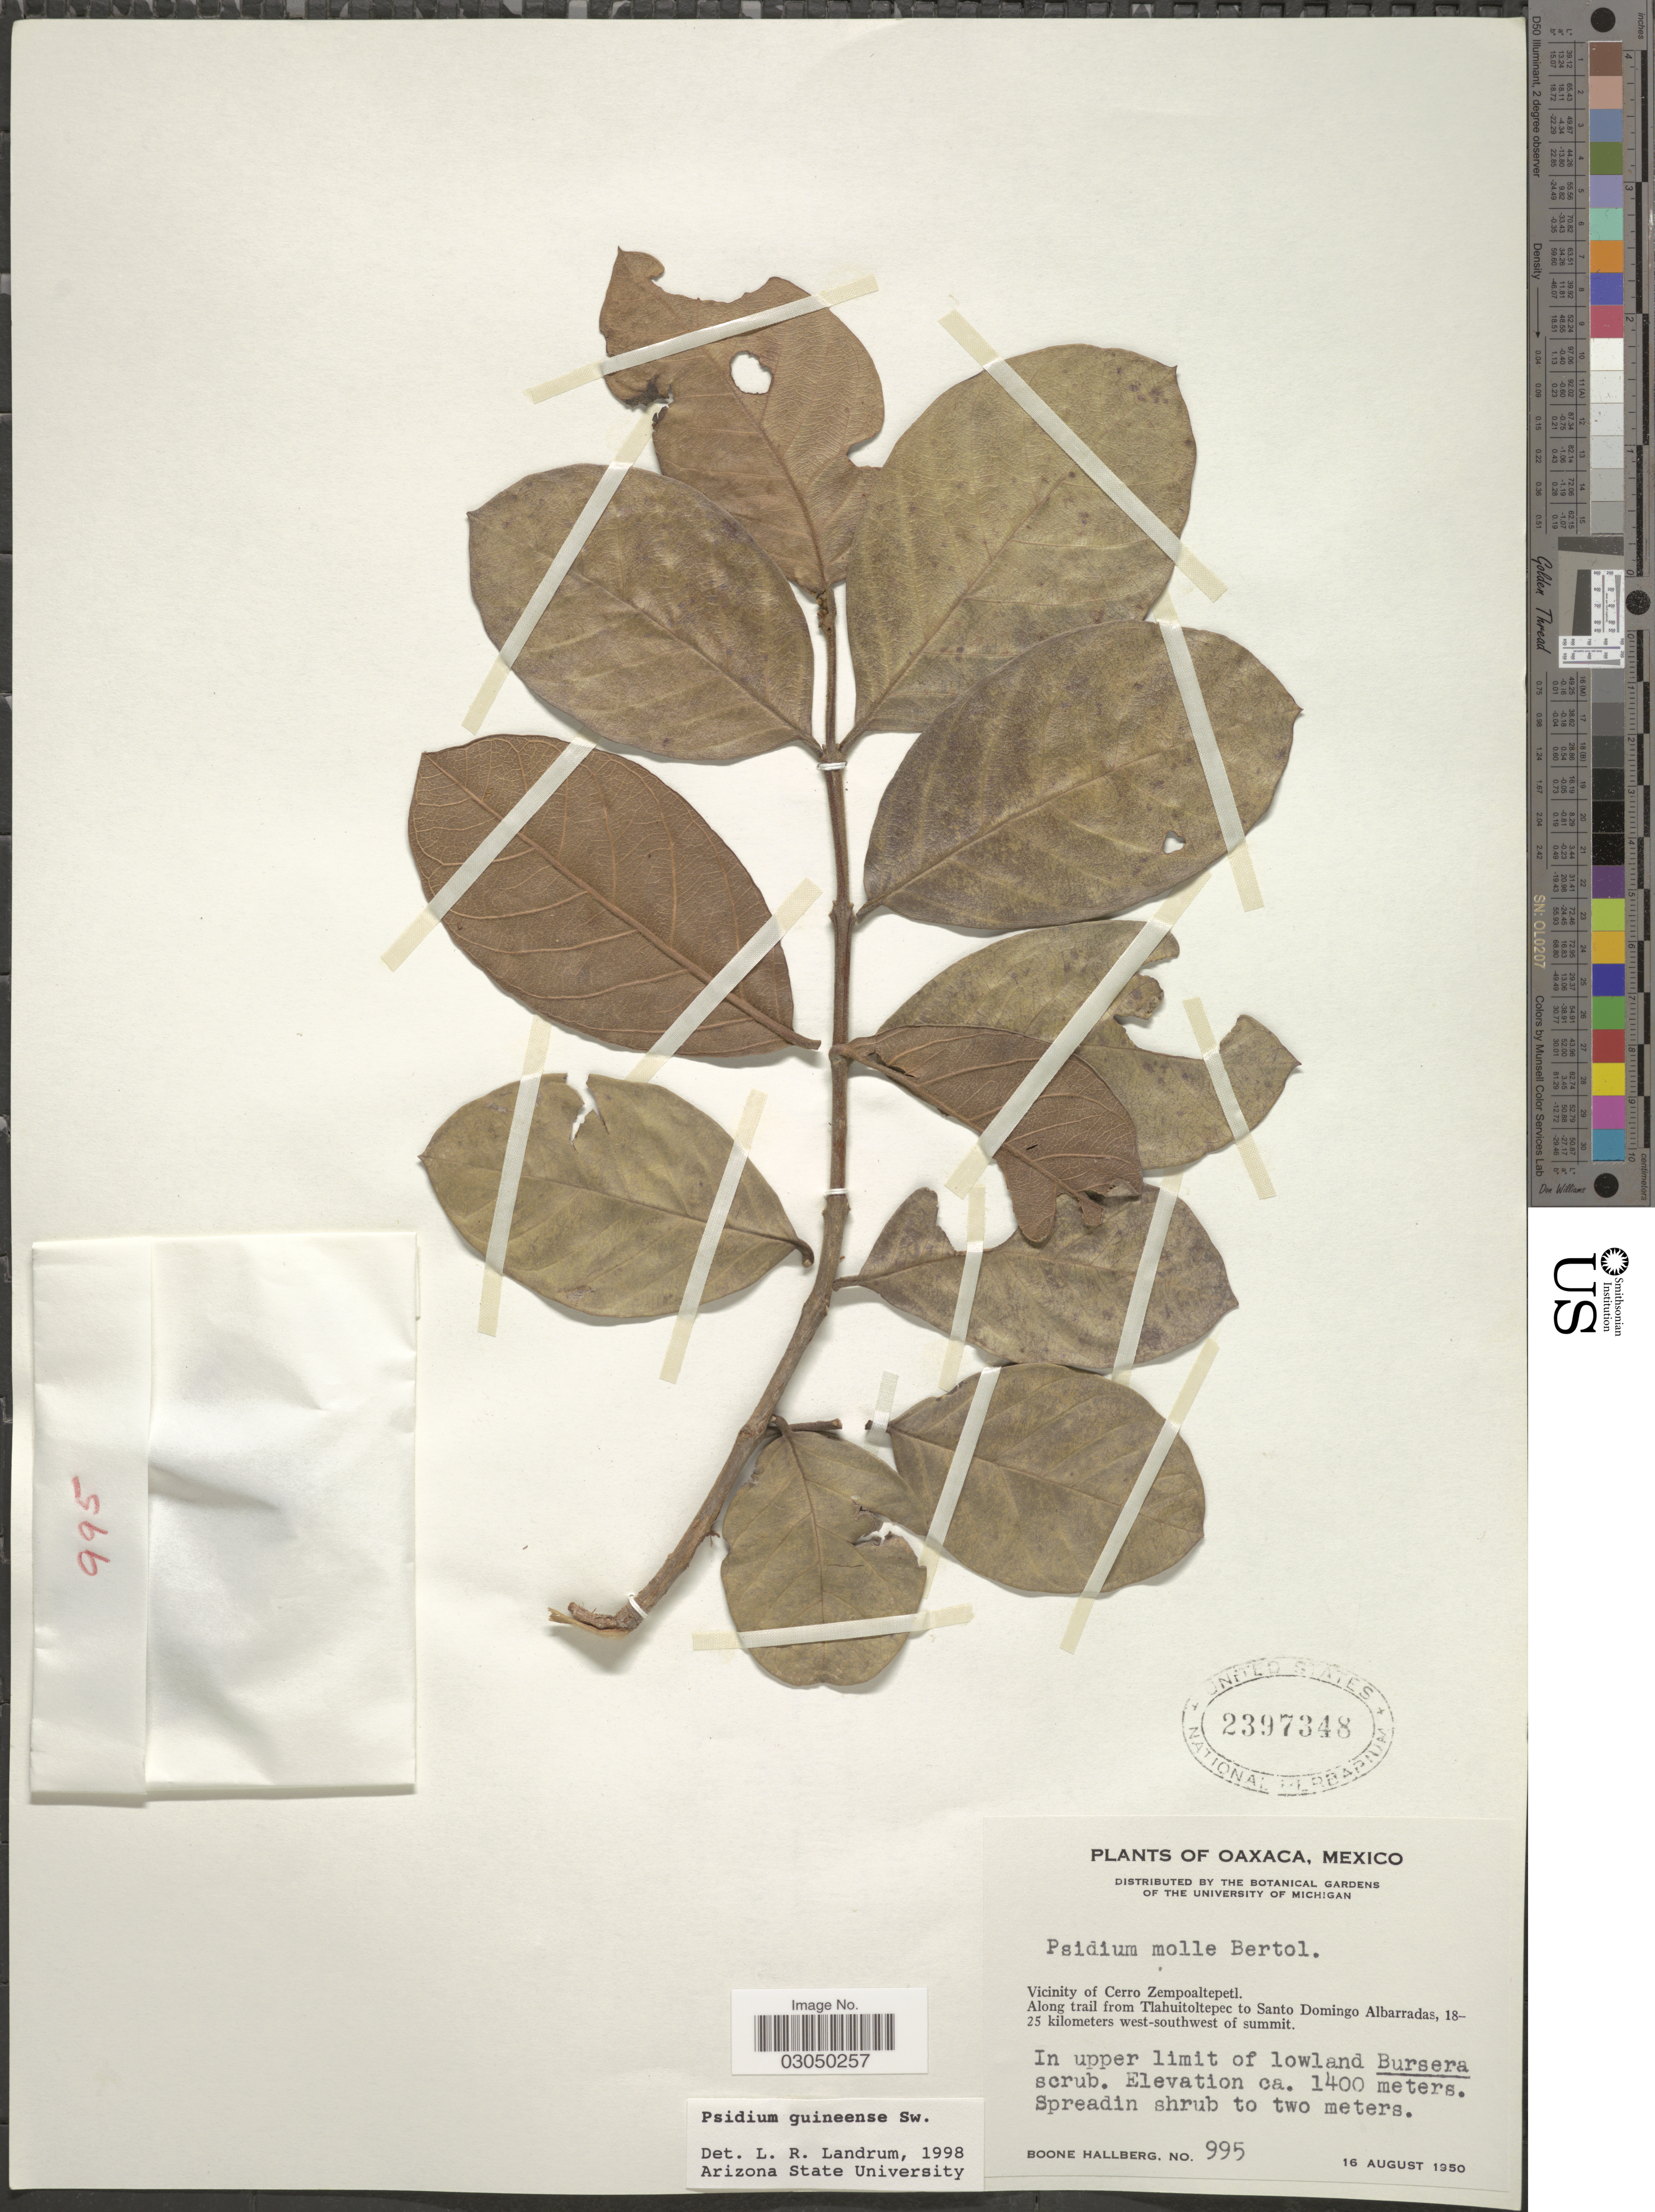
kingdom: Plantae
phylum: Tracheophyta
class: Magnoliopsida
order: Myrtales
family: Myrtaceae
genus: Psidium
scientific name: Psidium guineense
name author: Sw.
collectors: B. Hallberg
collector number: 995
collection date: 1950-08-16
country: Mexico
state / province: Oaxaca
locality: Vicinity of Cerro Zempoaltepetl. Along trail from Tlahuitoltepec to Santo Domingo Albarradas, 18-25 kilometers west-southwest of summit.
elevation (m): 1400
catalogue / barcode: US 2397348